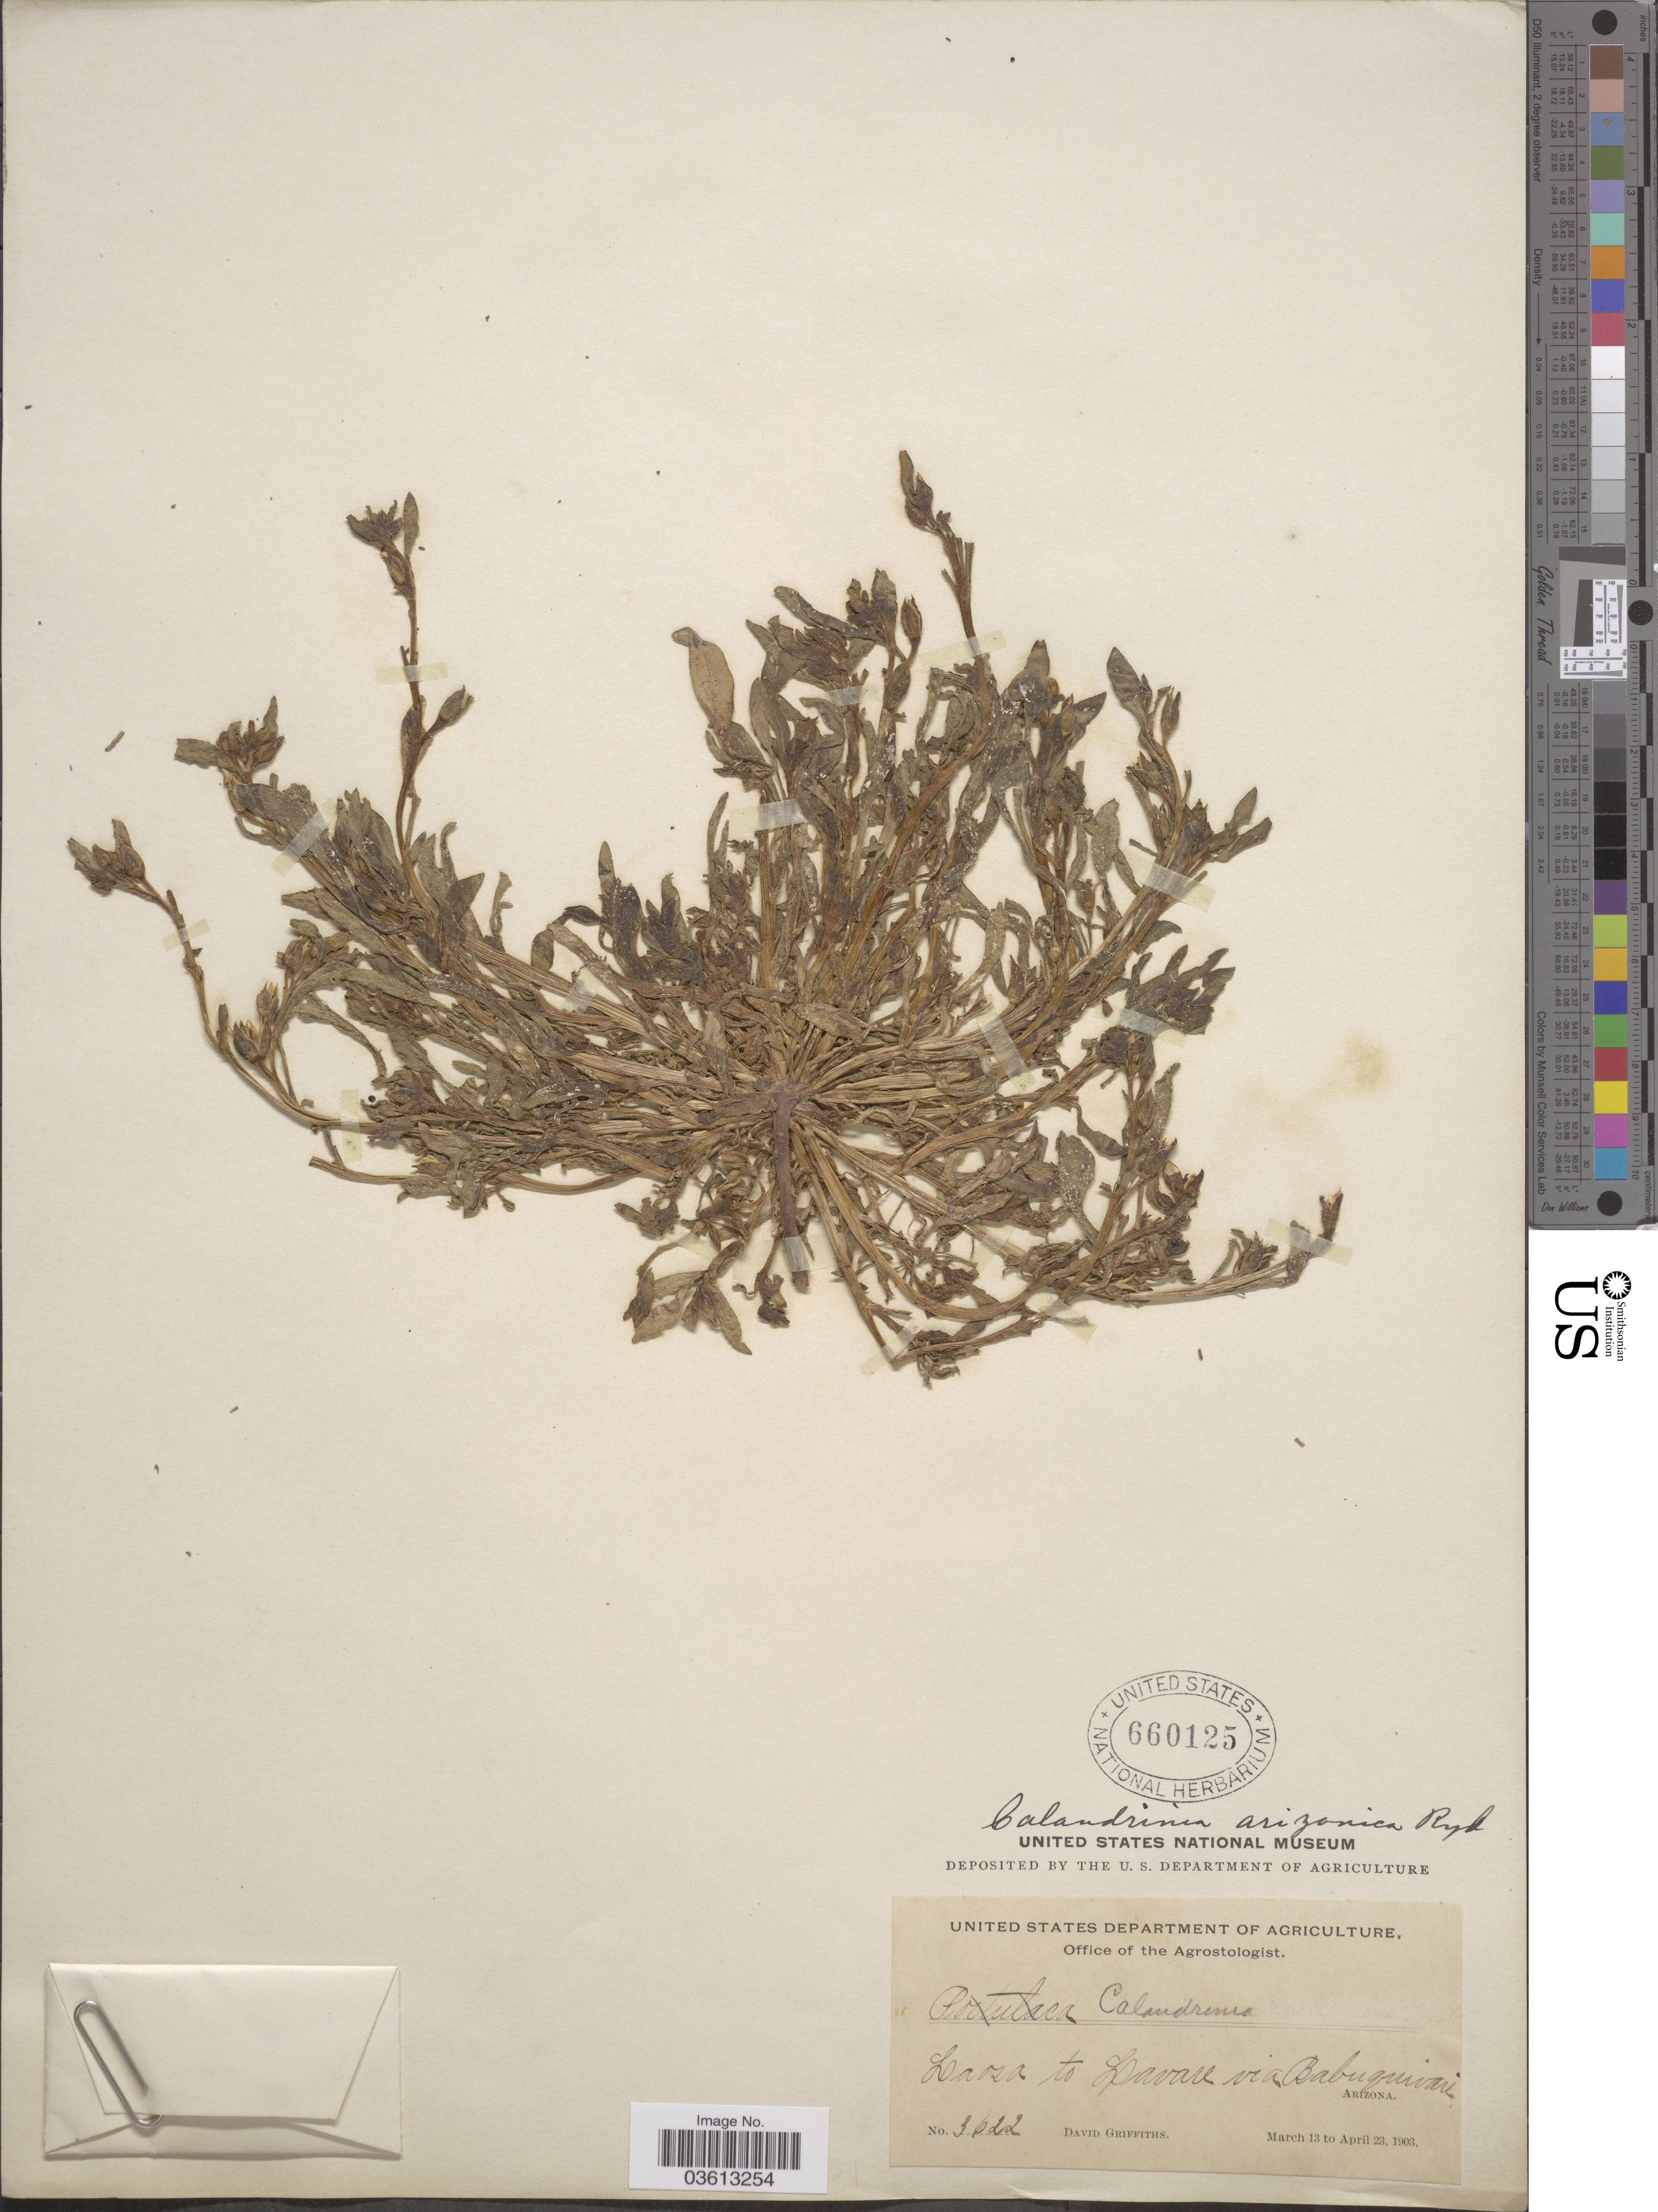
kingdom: Plantae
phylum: Tracheophyta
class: Magnoliopsida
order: Caryophyllales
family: Montiaceae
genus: Calandrinia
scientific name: Calandrinia ciliata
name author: (Ruiz & Pav.) DC.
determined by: Strong, Mark T., (BOT), Smithsonian Institution - National Museum of Natural History (UNITED STATES)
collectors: D. Griffiths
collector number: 3622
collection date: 1903-03-13/1903-04-23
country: United States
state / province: Arizona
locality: Laosa to Lavare via Babuquivari.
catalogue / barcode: US 660125